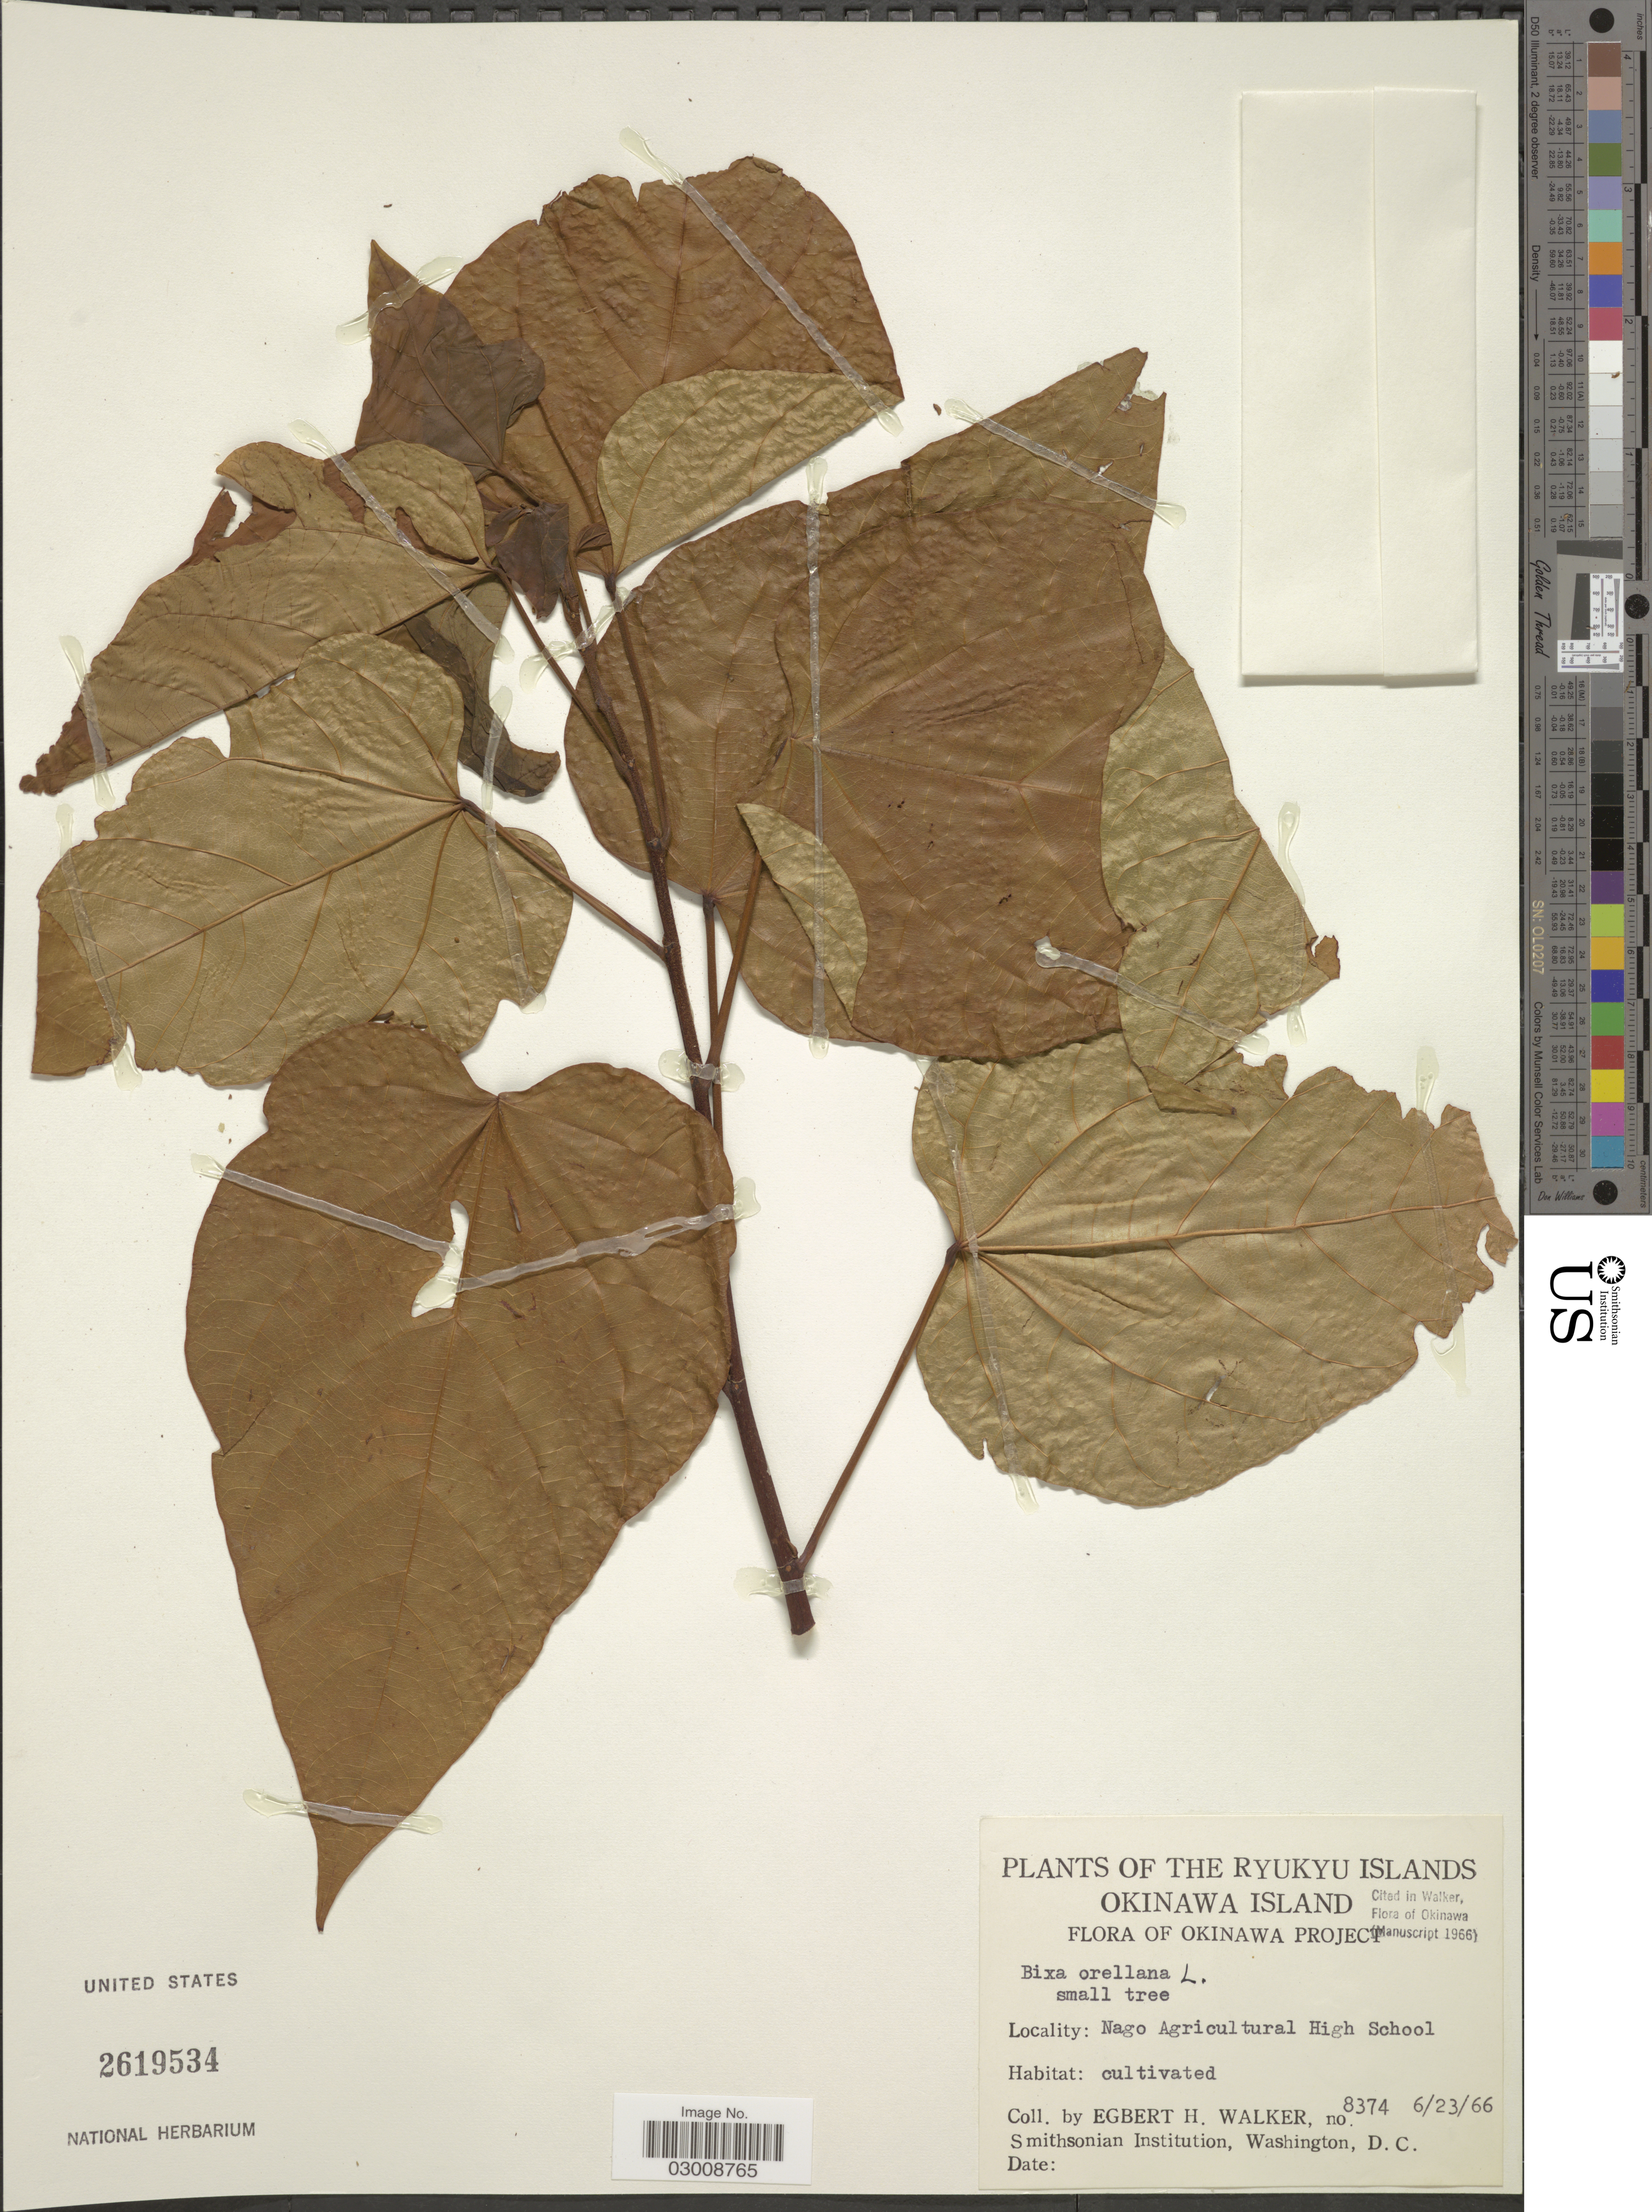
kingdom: Plantae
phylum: Tracheophyta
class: Magnoliopsida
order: Malvales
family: Bixaceae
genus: Bixa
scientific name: Bixa orellana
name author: L.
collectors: E. H. Walker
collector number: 8374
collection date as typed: Transcribed d/m/y: 23/6/66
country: Japan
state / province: Okinawa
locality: The Ryukyu Islands, Okinawa Island, Okinawa Project, Nago Agricultural High School.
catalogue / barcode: US 2619534